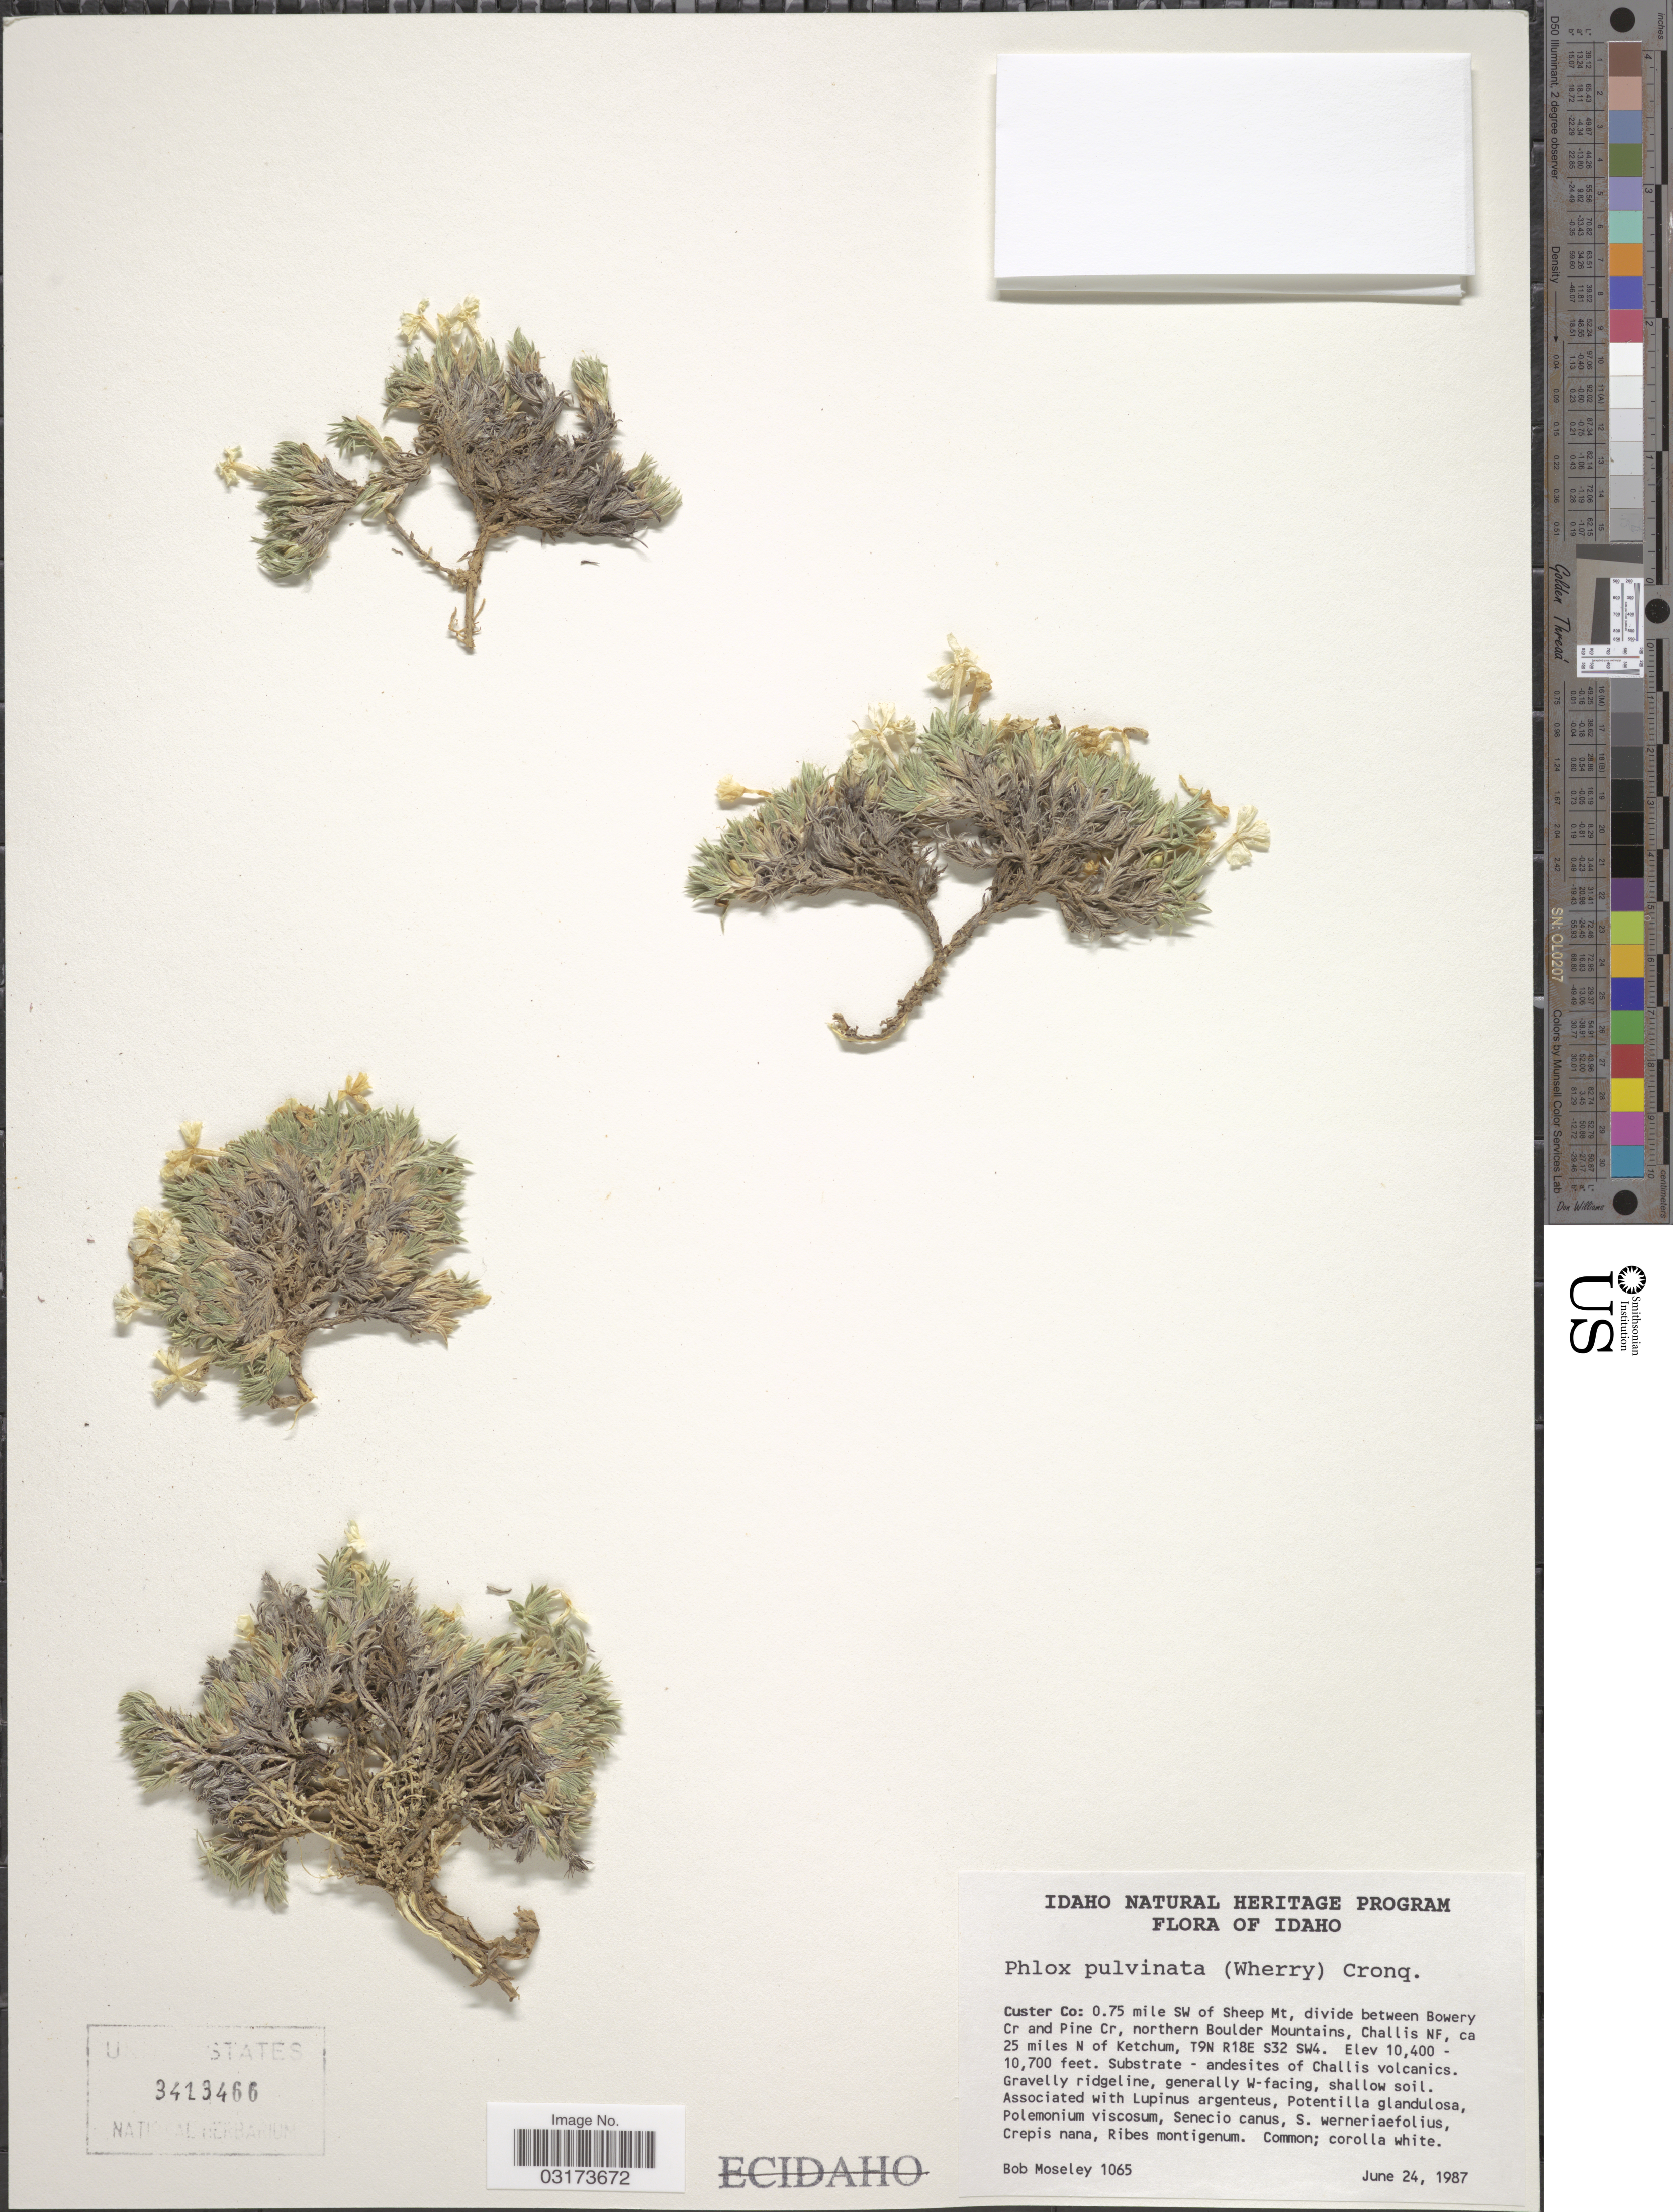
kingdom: Plantae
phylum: Tracheophyta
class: Magnoliopsida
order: Ericales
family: Polemoniaceae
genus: Phlox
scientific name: Phlox condensata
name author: (A. Gray) E.E. Nelson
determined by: Mayfield, M. H.; Ferguson, C. J.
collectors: B. Moseley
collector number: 1065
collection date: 1987-06-24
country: United States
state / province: Idaho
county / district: Custer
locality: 0.75 mile SW of Sheep Mt, divide between Bowery Cr and Pine Cr, northern Boulder Mountains, Challis NF, ca 25 miles N of Ketchum, T9N R18E S32 SW4.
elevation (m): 3170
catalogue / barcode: US 3413466